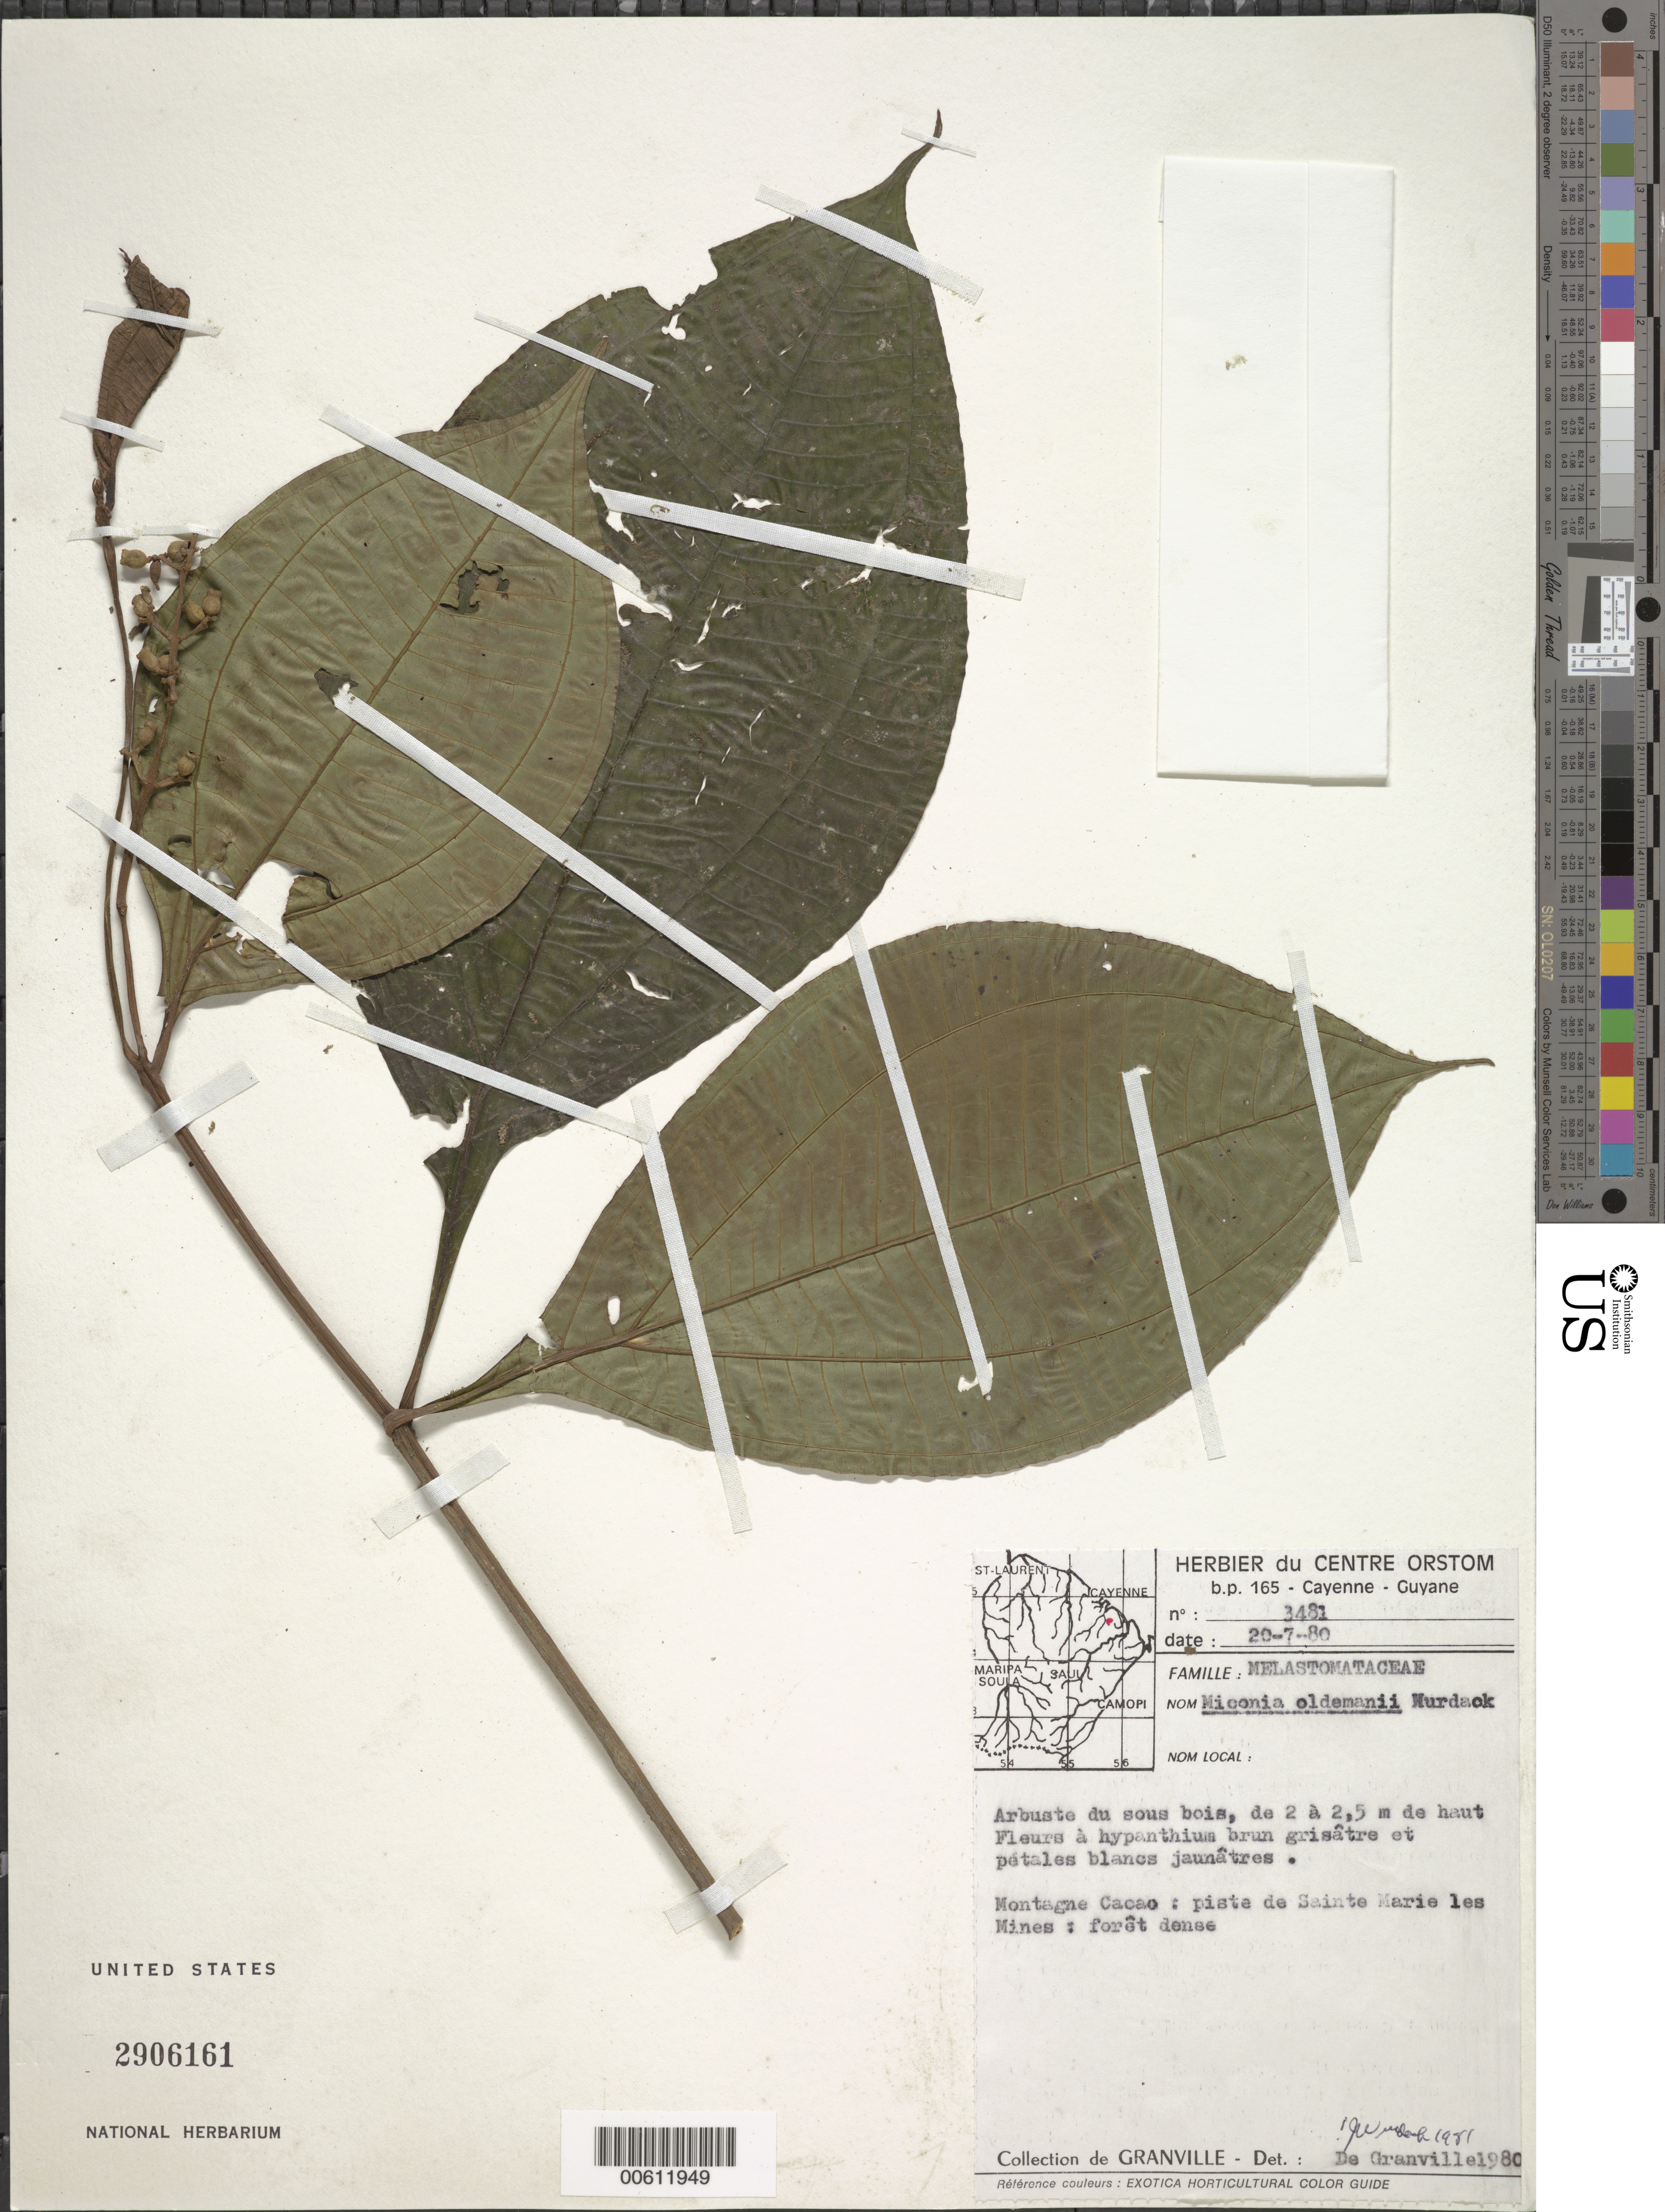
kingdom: Plantae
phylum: Tracheophyta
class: Magnoliopsida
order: Myrtales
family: Melastomataceae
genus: Miconia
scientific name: Miconia oldemanii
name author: Wurdack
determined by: Wurdack, John J., (US), US (UNITED STATES)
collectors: J.-J. de Granville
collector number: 3481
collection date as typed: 20-Jul-80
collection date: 1980-07-20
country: French Guiana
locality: Montagne Cacao, piste de Sainte Marie les Mines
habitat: Foret dense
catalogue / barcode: US 2906161